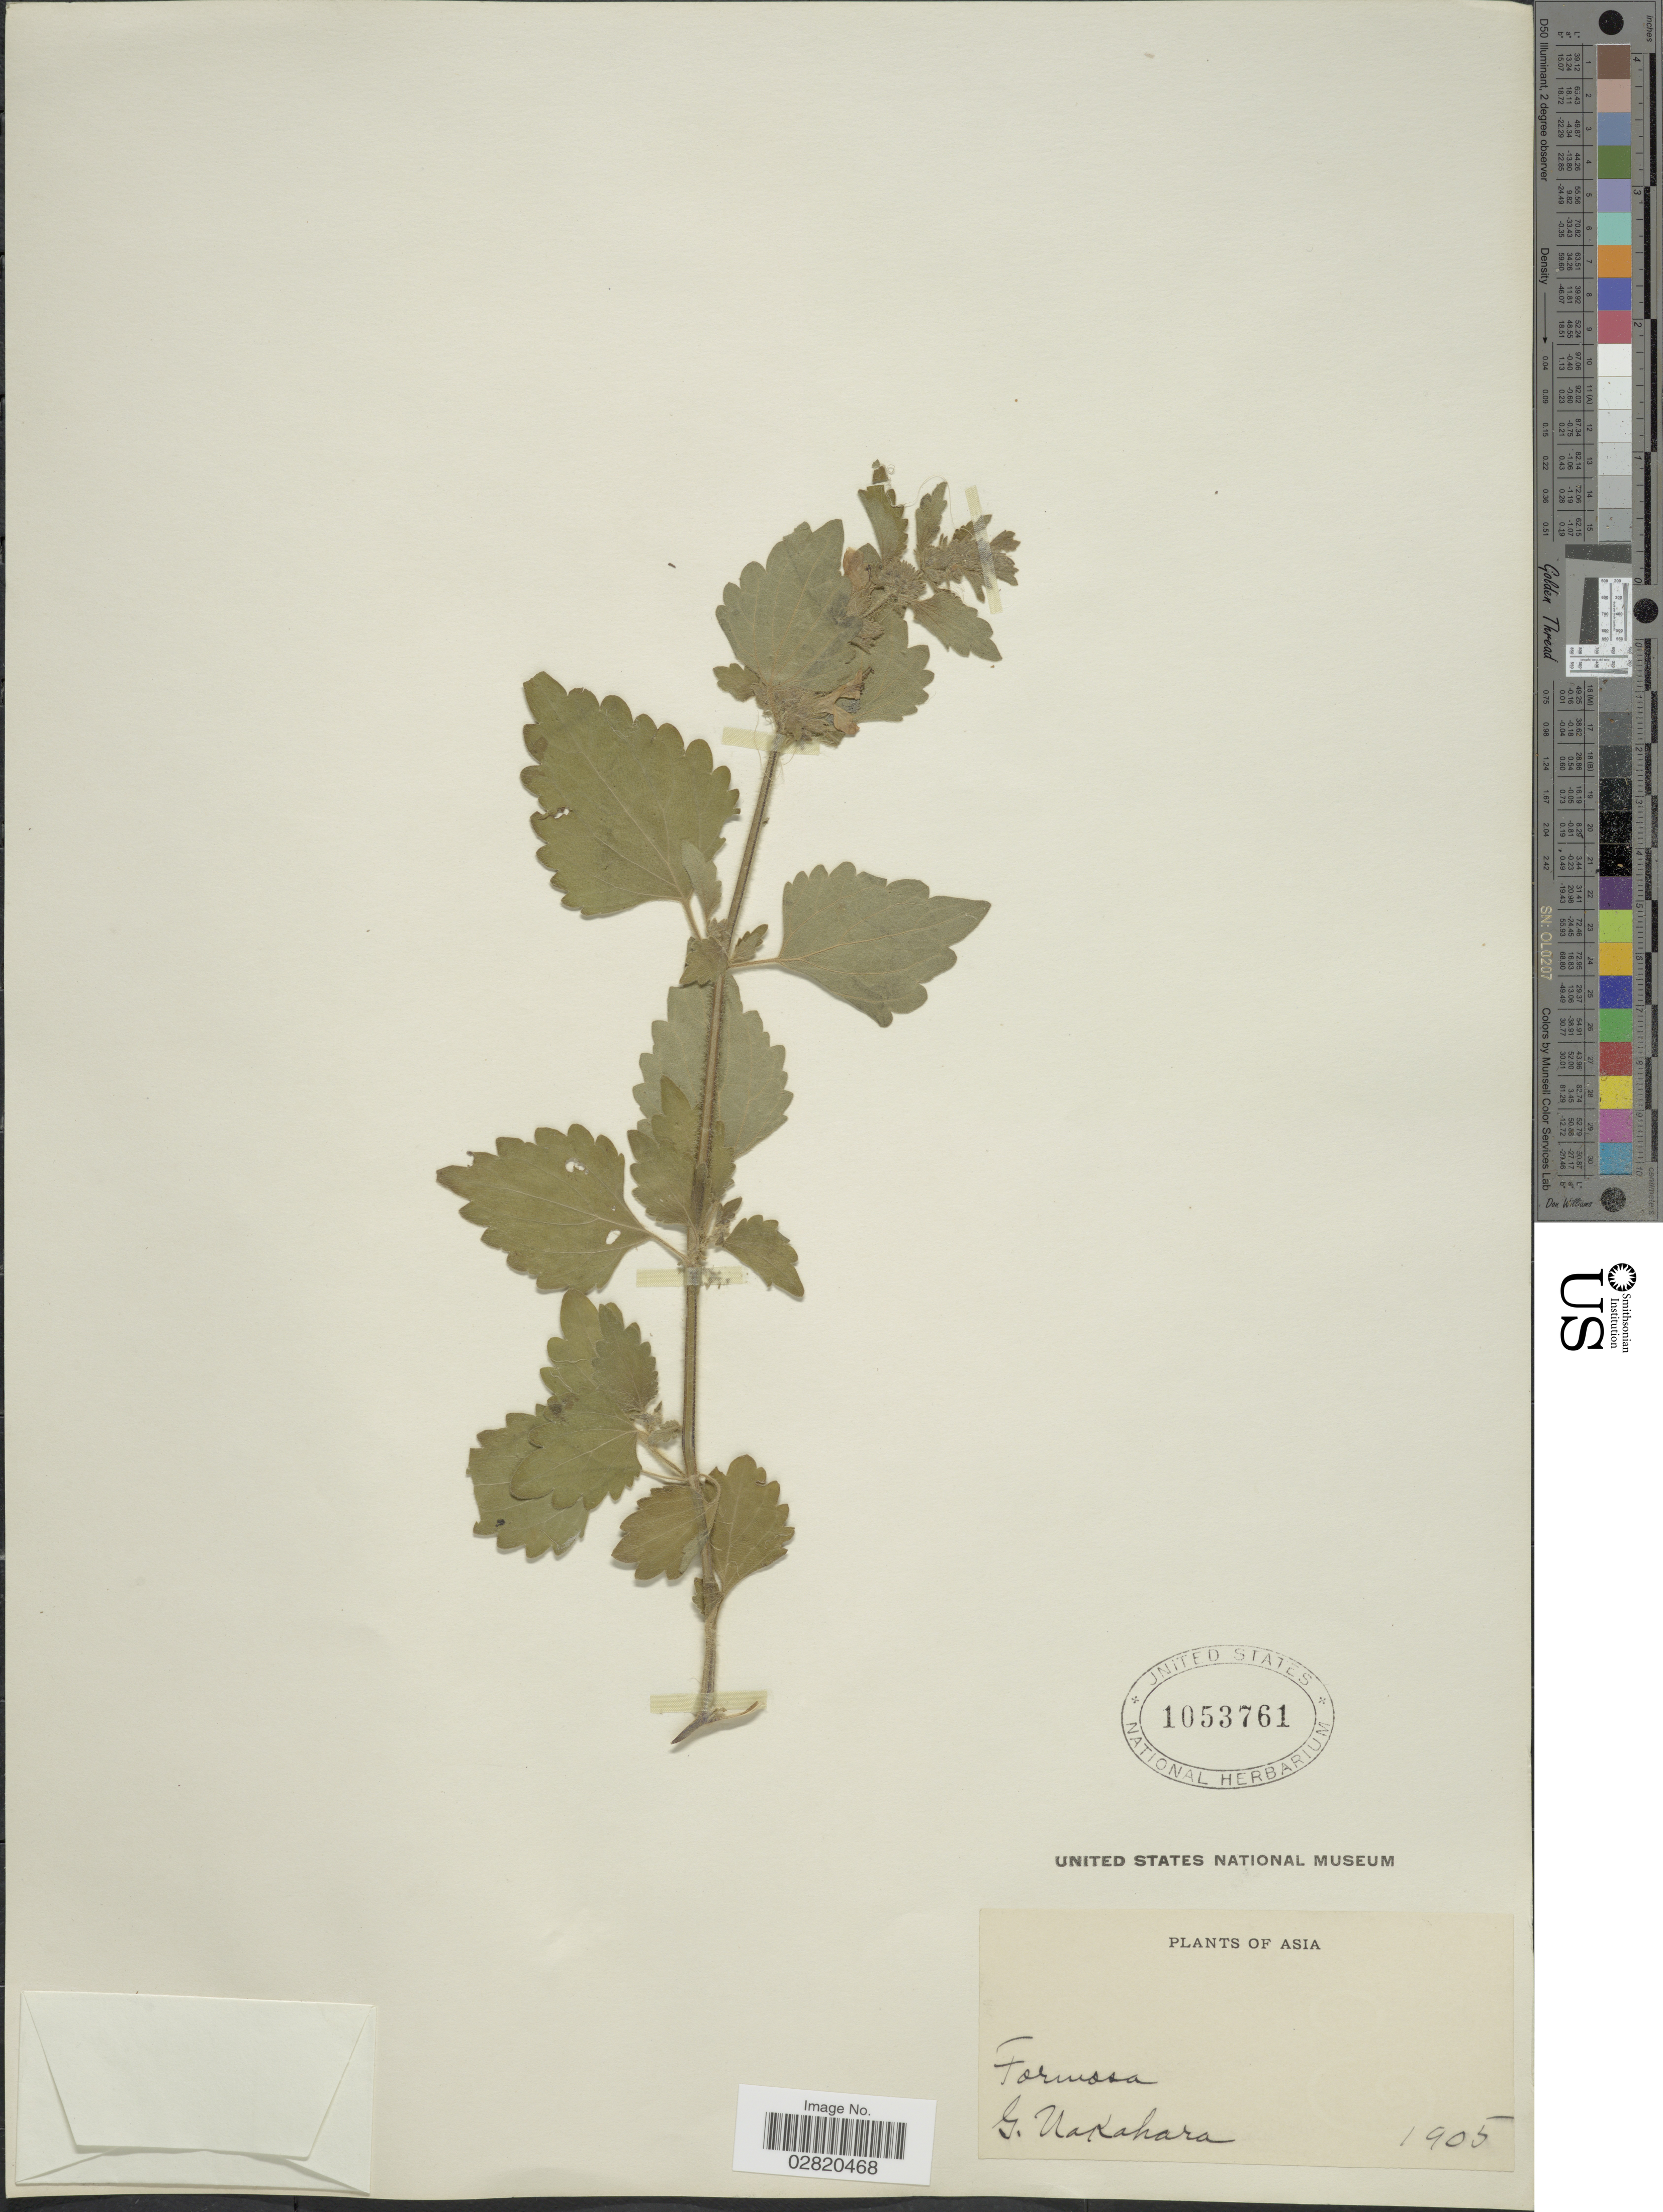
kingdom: Plantae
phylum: Tracheophyta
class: Magnoliopsida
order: Lamiales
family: Lamiaceae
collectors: G. Nakahara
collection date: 1905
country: Taiwan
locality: Formosa.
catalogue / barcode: US 1053761